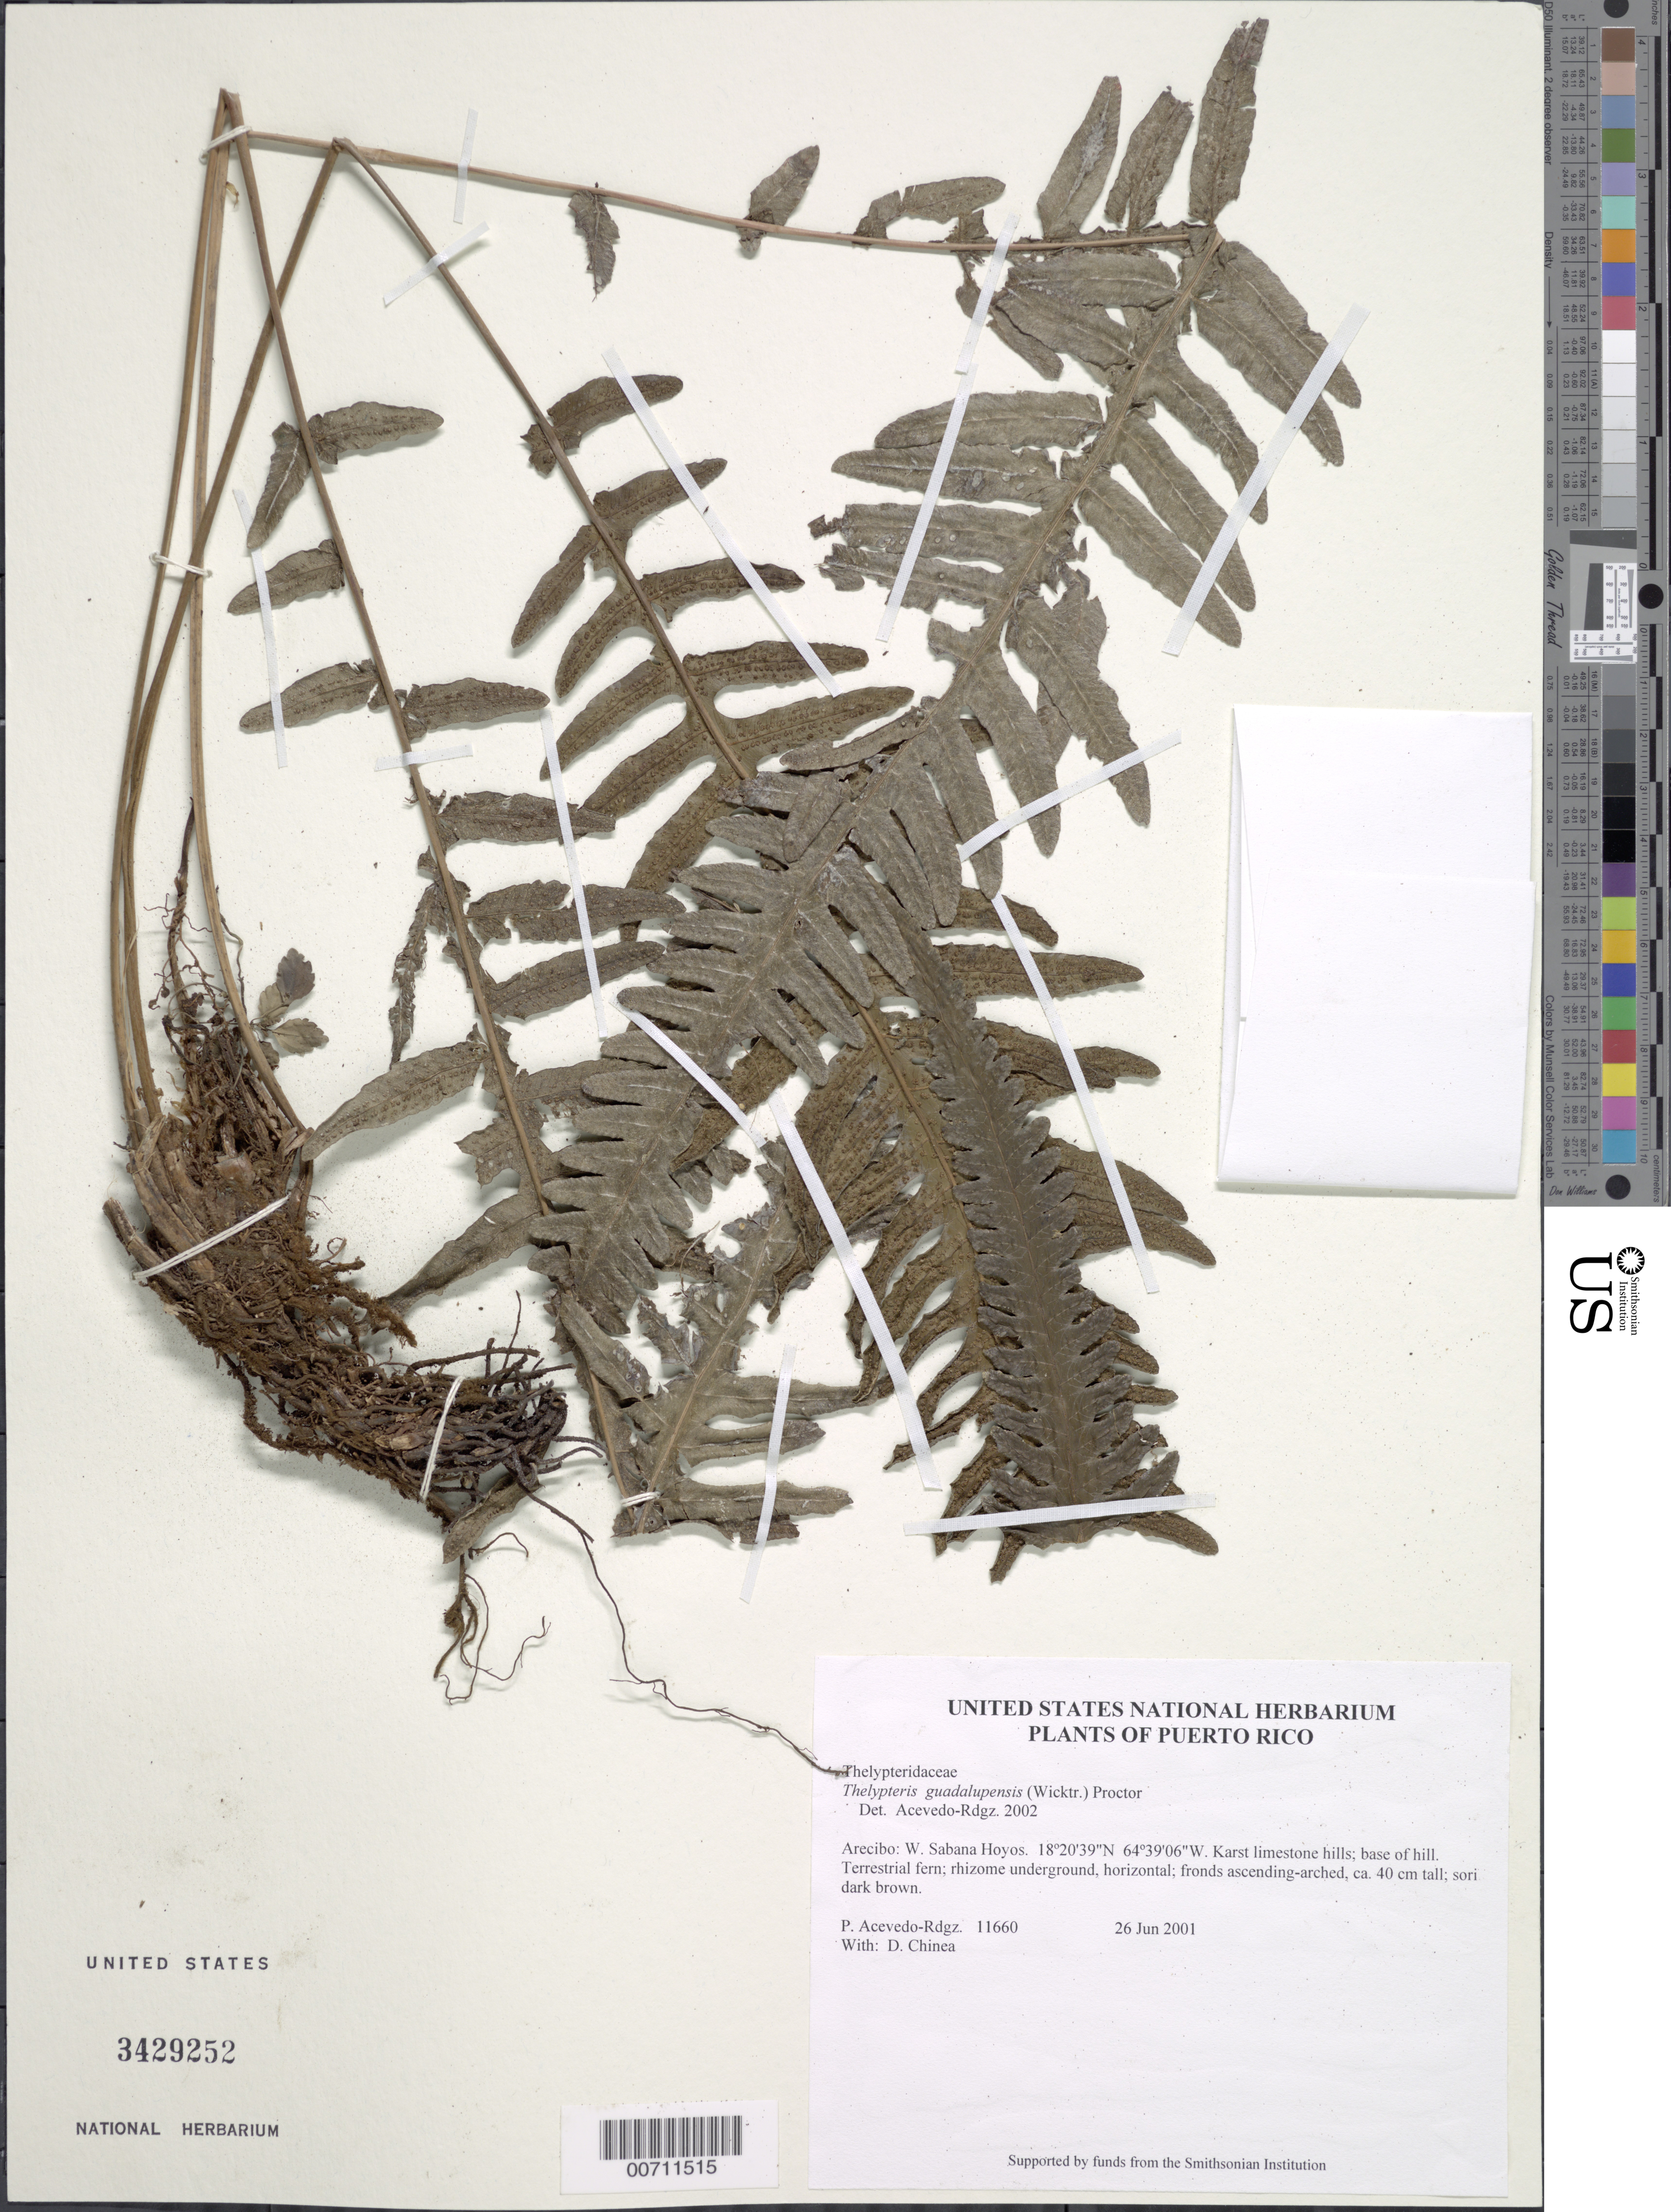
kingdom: Plantae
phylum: Tracheophyta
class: Polypodiopsida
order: Polypodiales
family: Thelypteridaceae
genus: Goniopteris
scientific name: Goniopteris guadelupensis (Wikstr.) comb. nov., ined 2015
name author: (Wikstr.)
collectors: P. Acevedo-Rodr. & D. Chinea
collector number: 11660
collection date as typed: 26 Jun 2001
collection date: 2001-06-26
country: Puerto Rico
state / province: Arecibo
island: Puerto Rico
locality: Arecibo: W. Sabana Hoyos.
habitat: Karst limestone hills; base of hill.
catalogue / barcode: US 3429252